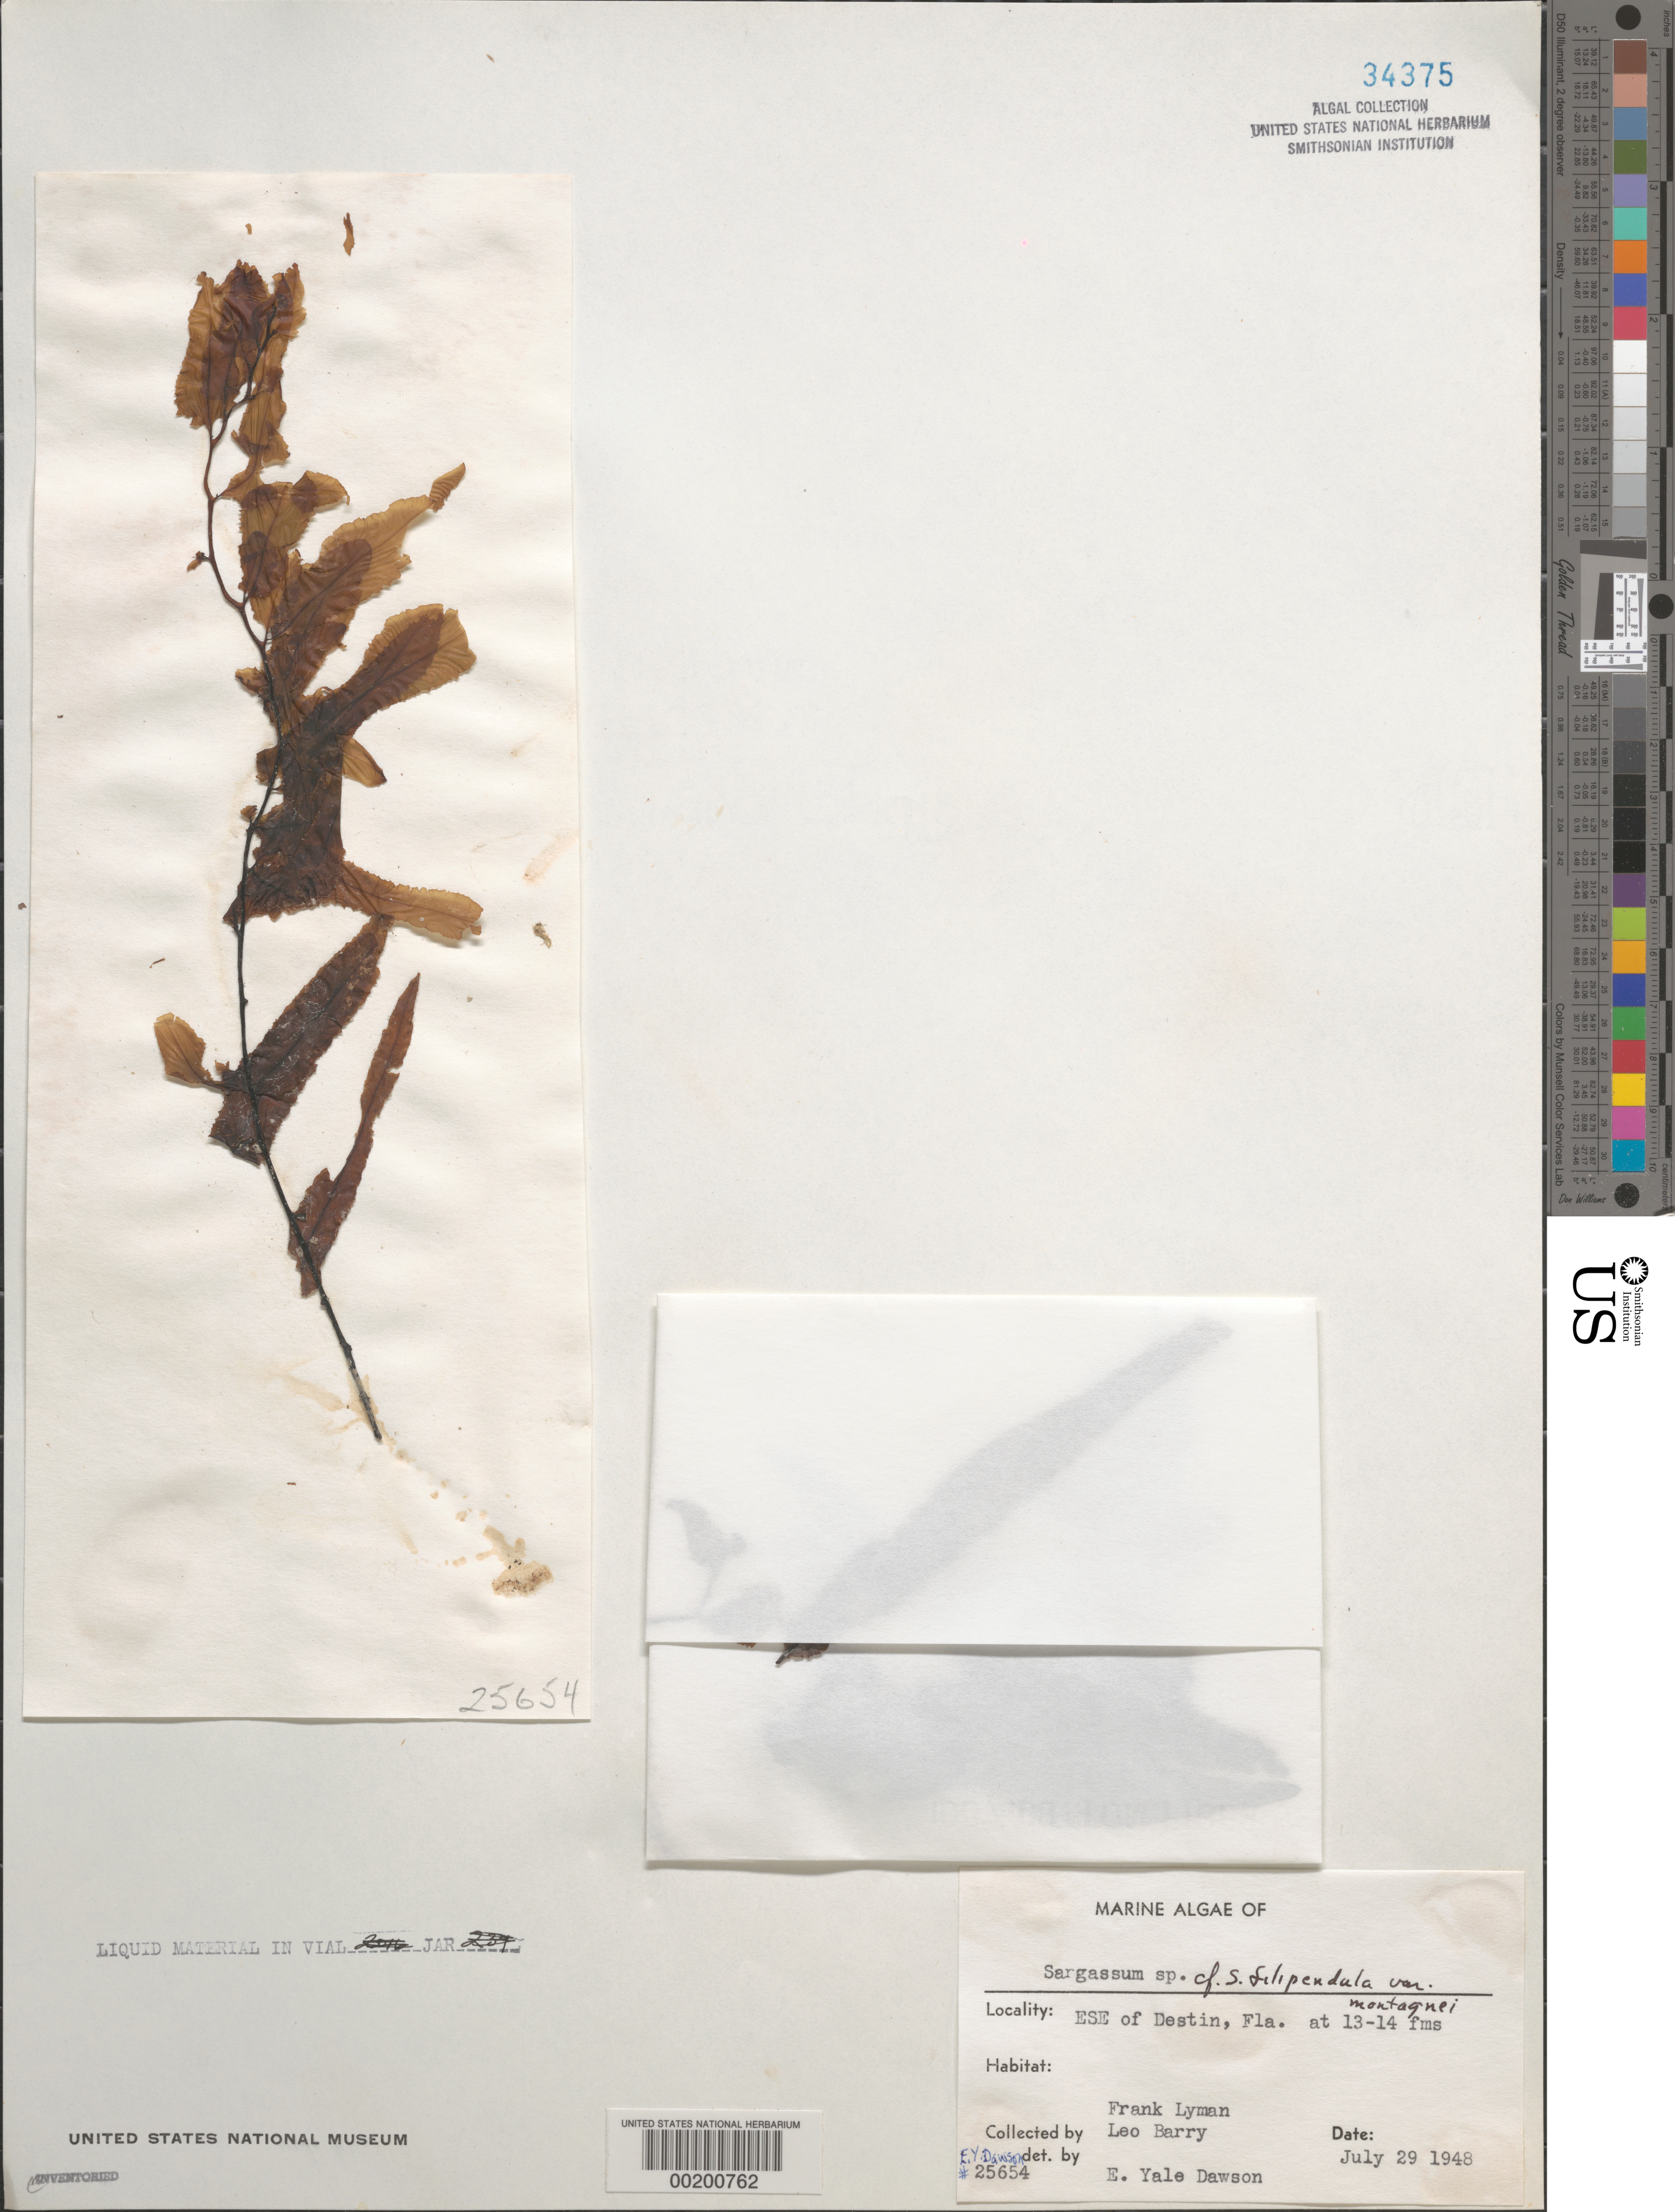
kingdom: Chromista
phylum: Ochrophyta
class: Phaeophyceae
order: Fucales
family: Sargassaceae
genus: Sargassum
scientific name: Sargassum filipendula var. montagnei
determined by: Dawson, E. Y.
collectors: F. Lyman & L. Barry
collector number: EYD 25654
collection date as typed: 29 Jul 1948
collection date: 1948-07-29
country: United States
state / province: Florida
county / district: Okaloosa County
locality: East southeast of Destin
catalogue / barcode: US 34375